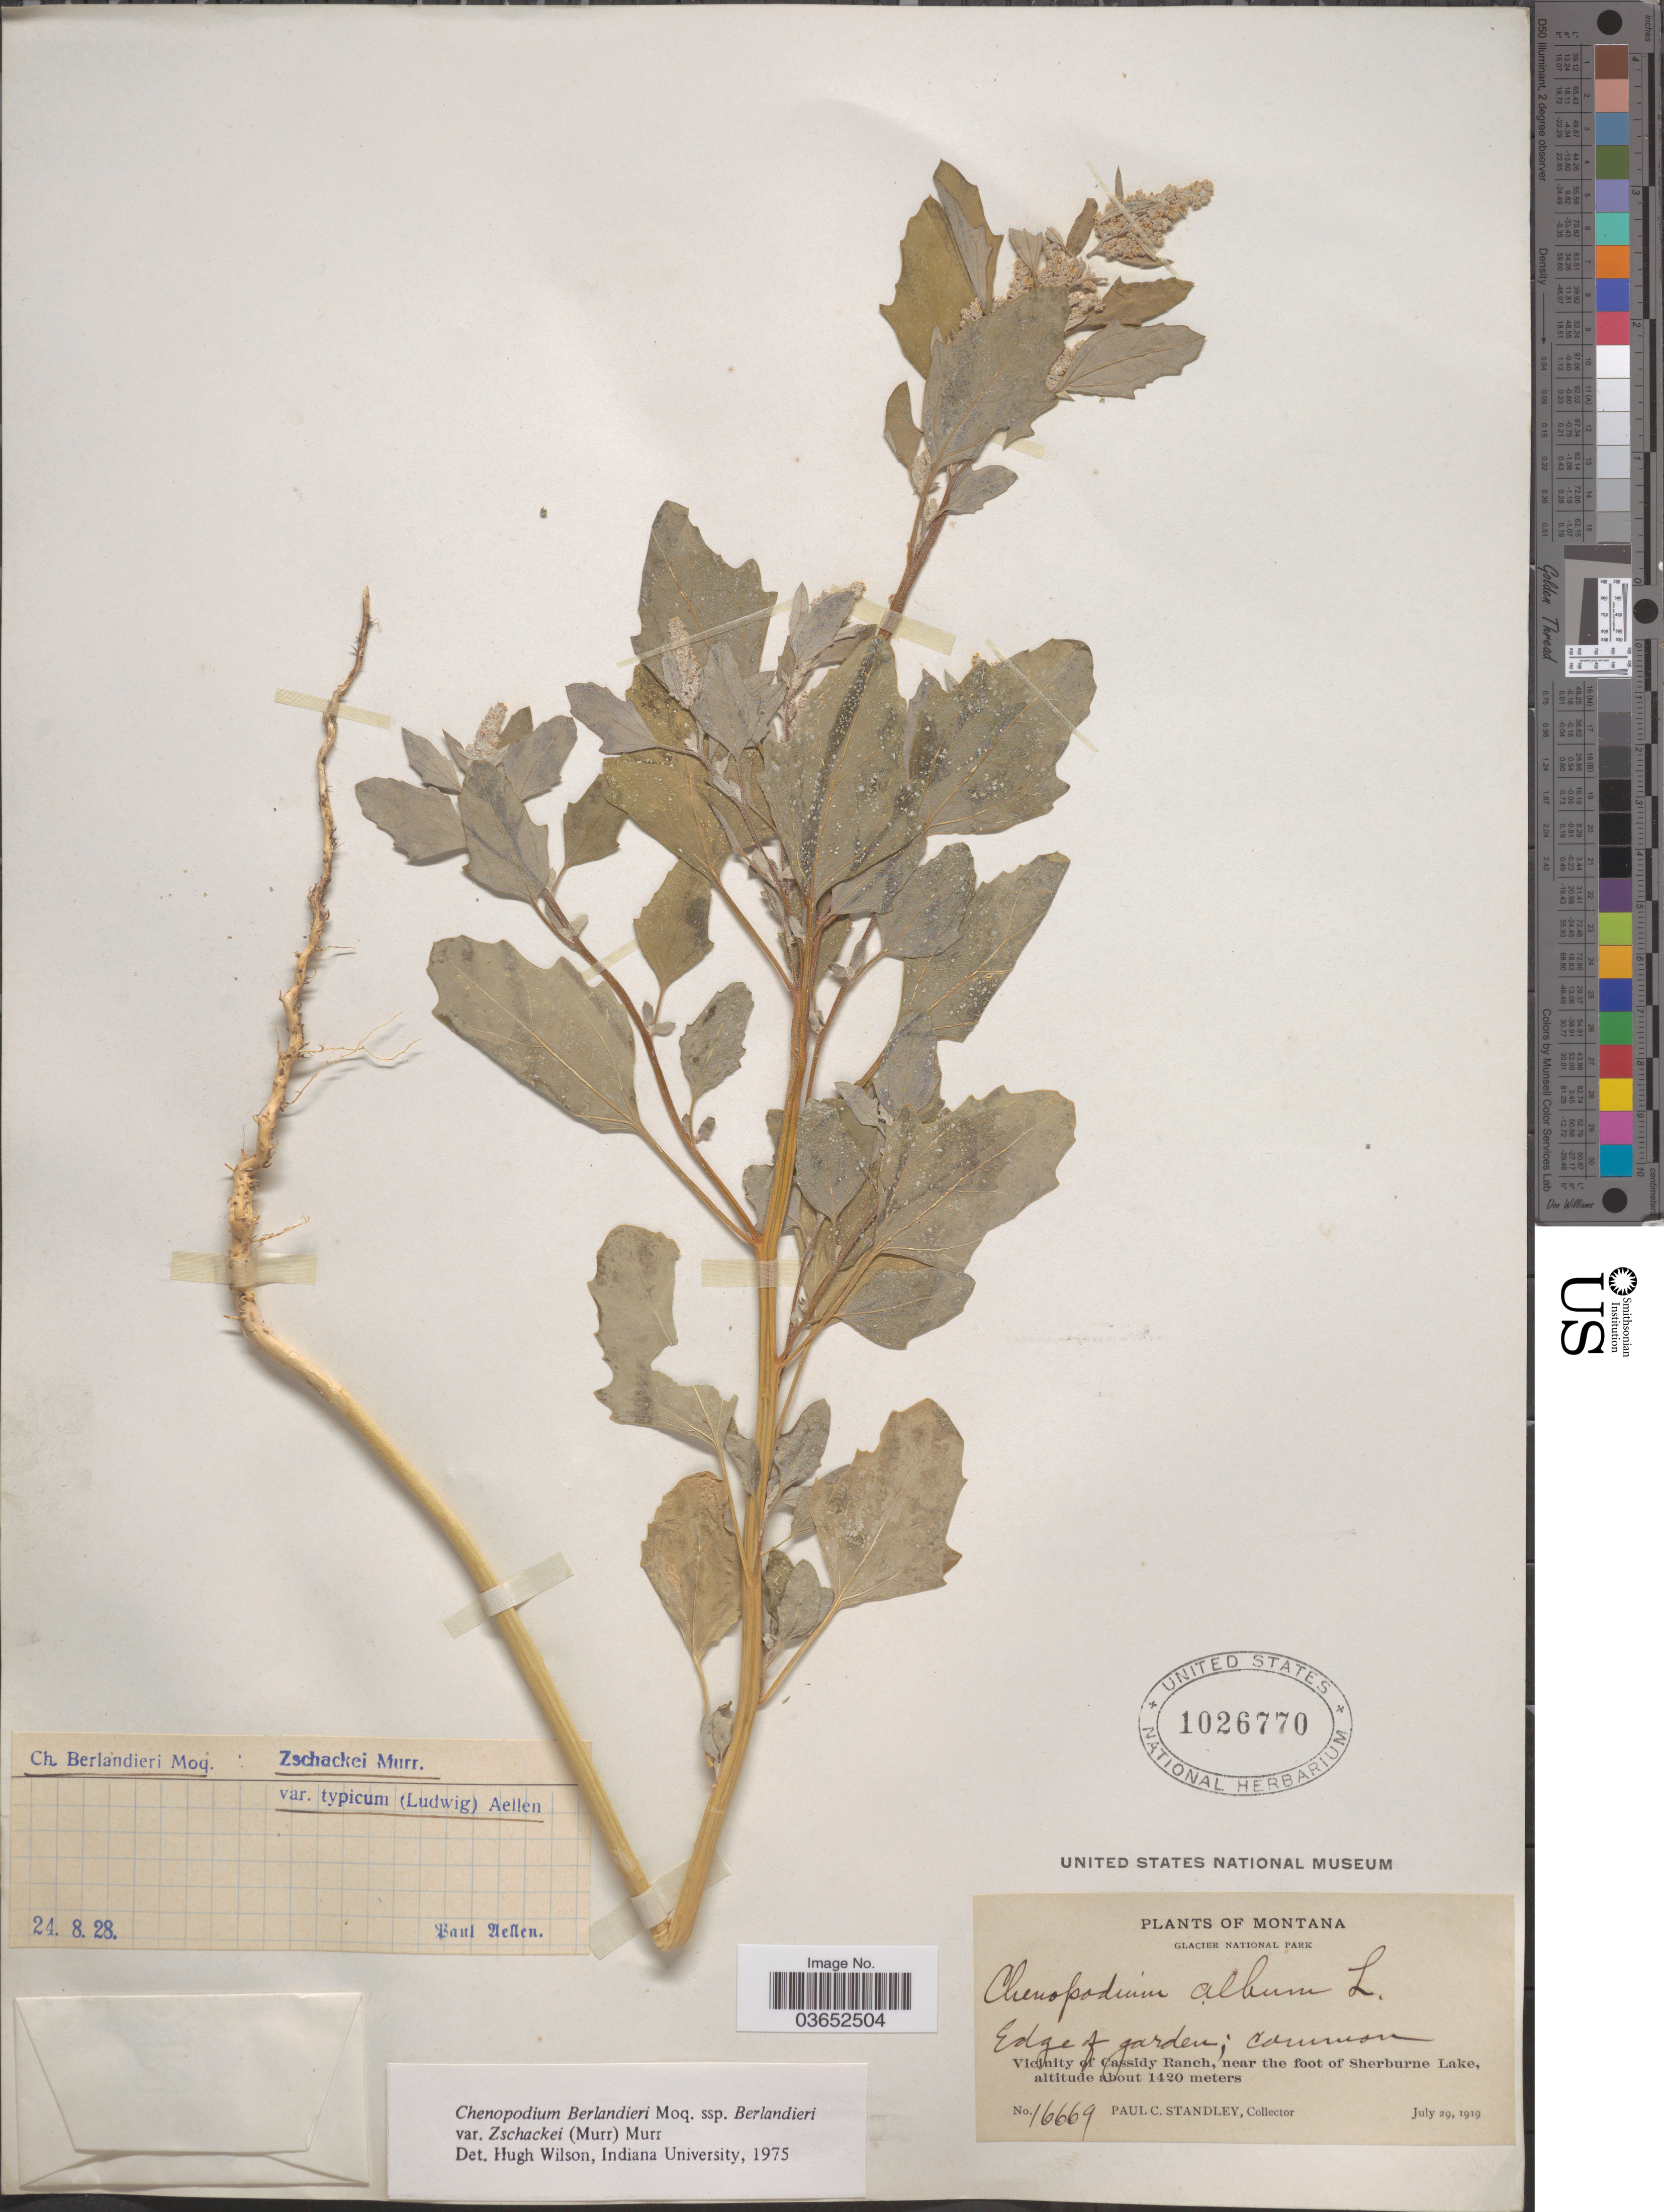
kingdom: Plantae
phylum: Tracheophyta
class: Magnoliopsida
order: Caryophyllales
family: Amaranthaceae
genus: Chenopodium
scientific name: Chenopodium berlandieri var. zschackei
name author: (Murr.) Murr.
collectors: P. C. Standley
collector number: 16669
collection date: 1919-07-29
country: United States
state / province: Montana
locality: Glacier National Park. Vicinity of Cassidy Ranch, near the foot of Sherburne Lake. Edge of garden.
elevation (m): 1420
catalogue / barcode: US 1026770